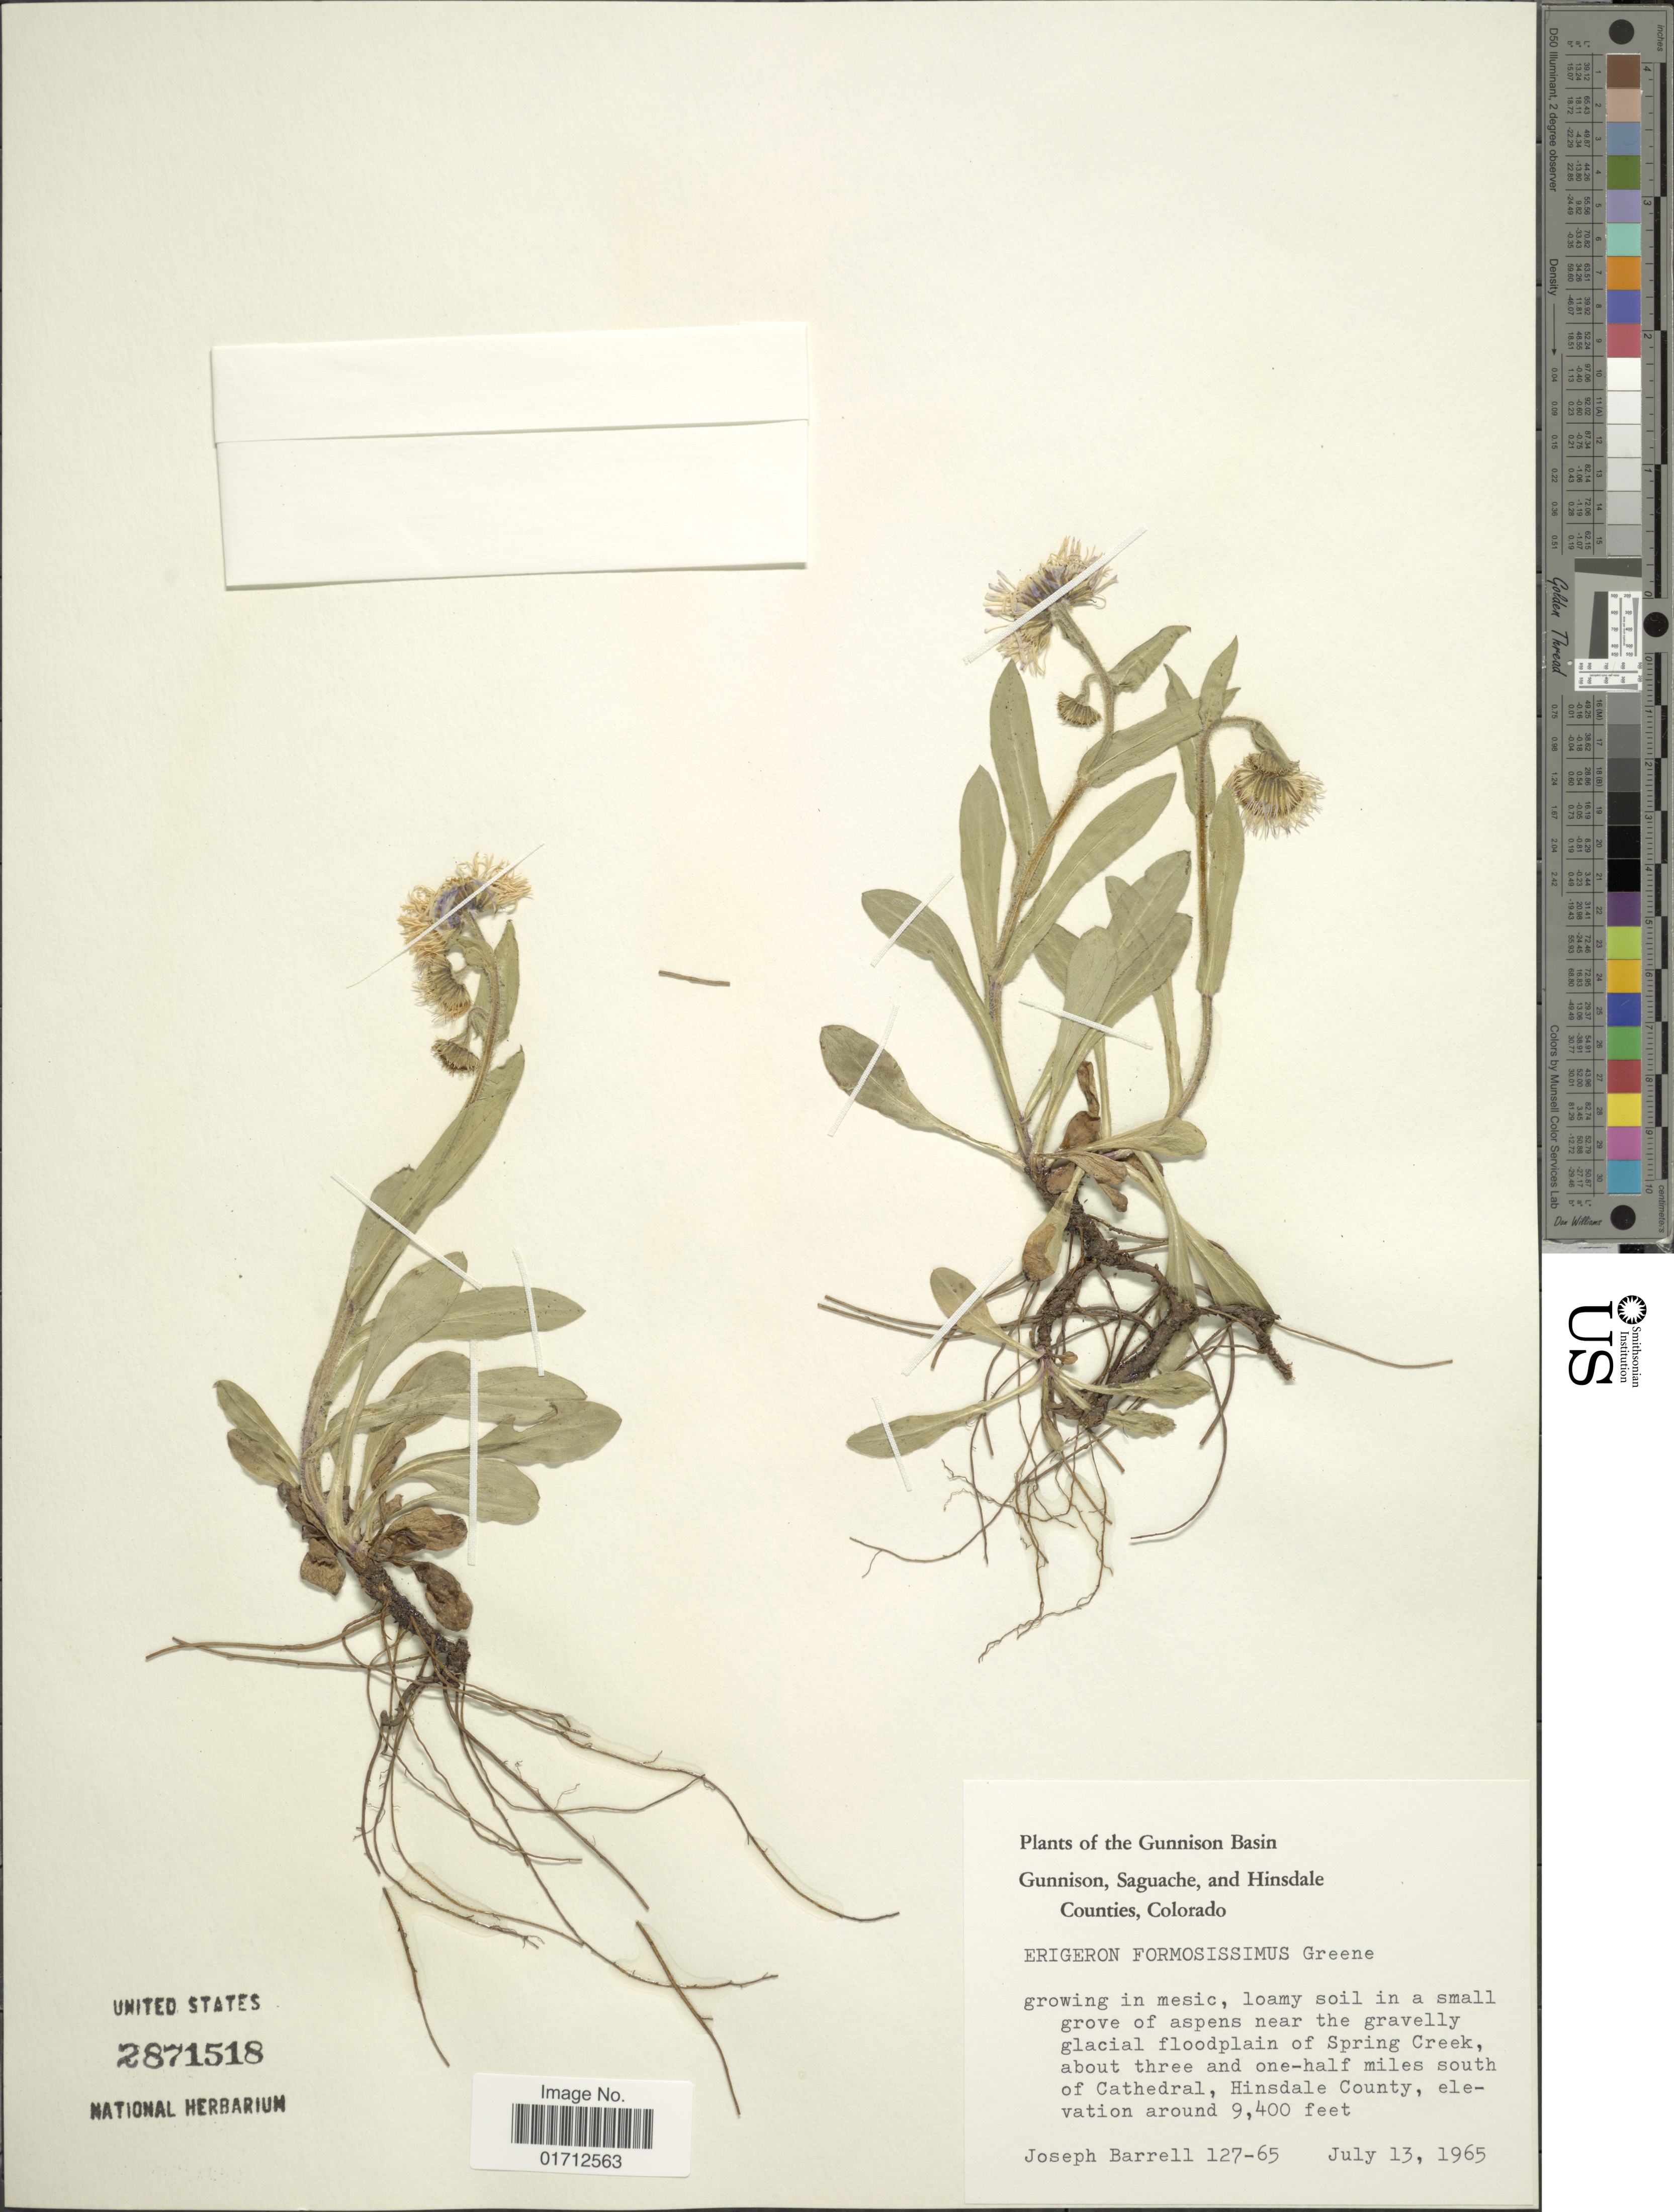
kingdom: Plantae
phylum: Tracheophyta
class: Magnoliopsida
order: Asterales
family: Asteraceae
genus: Erigeron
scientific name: Erigeron formosissimus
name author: Greene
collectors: J. Barrell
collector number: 127-65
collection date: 1965-07-13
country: United States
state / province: Colorado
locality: The Gunnison Basin, Gunnison, Saguache, and Hinsdale Counties, Spring Creek, about three and one-half miles south of Cathedral, Hinsdale County.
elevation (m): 2865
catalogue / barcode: US 2871518